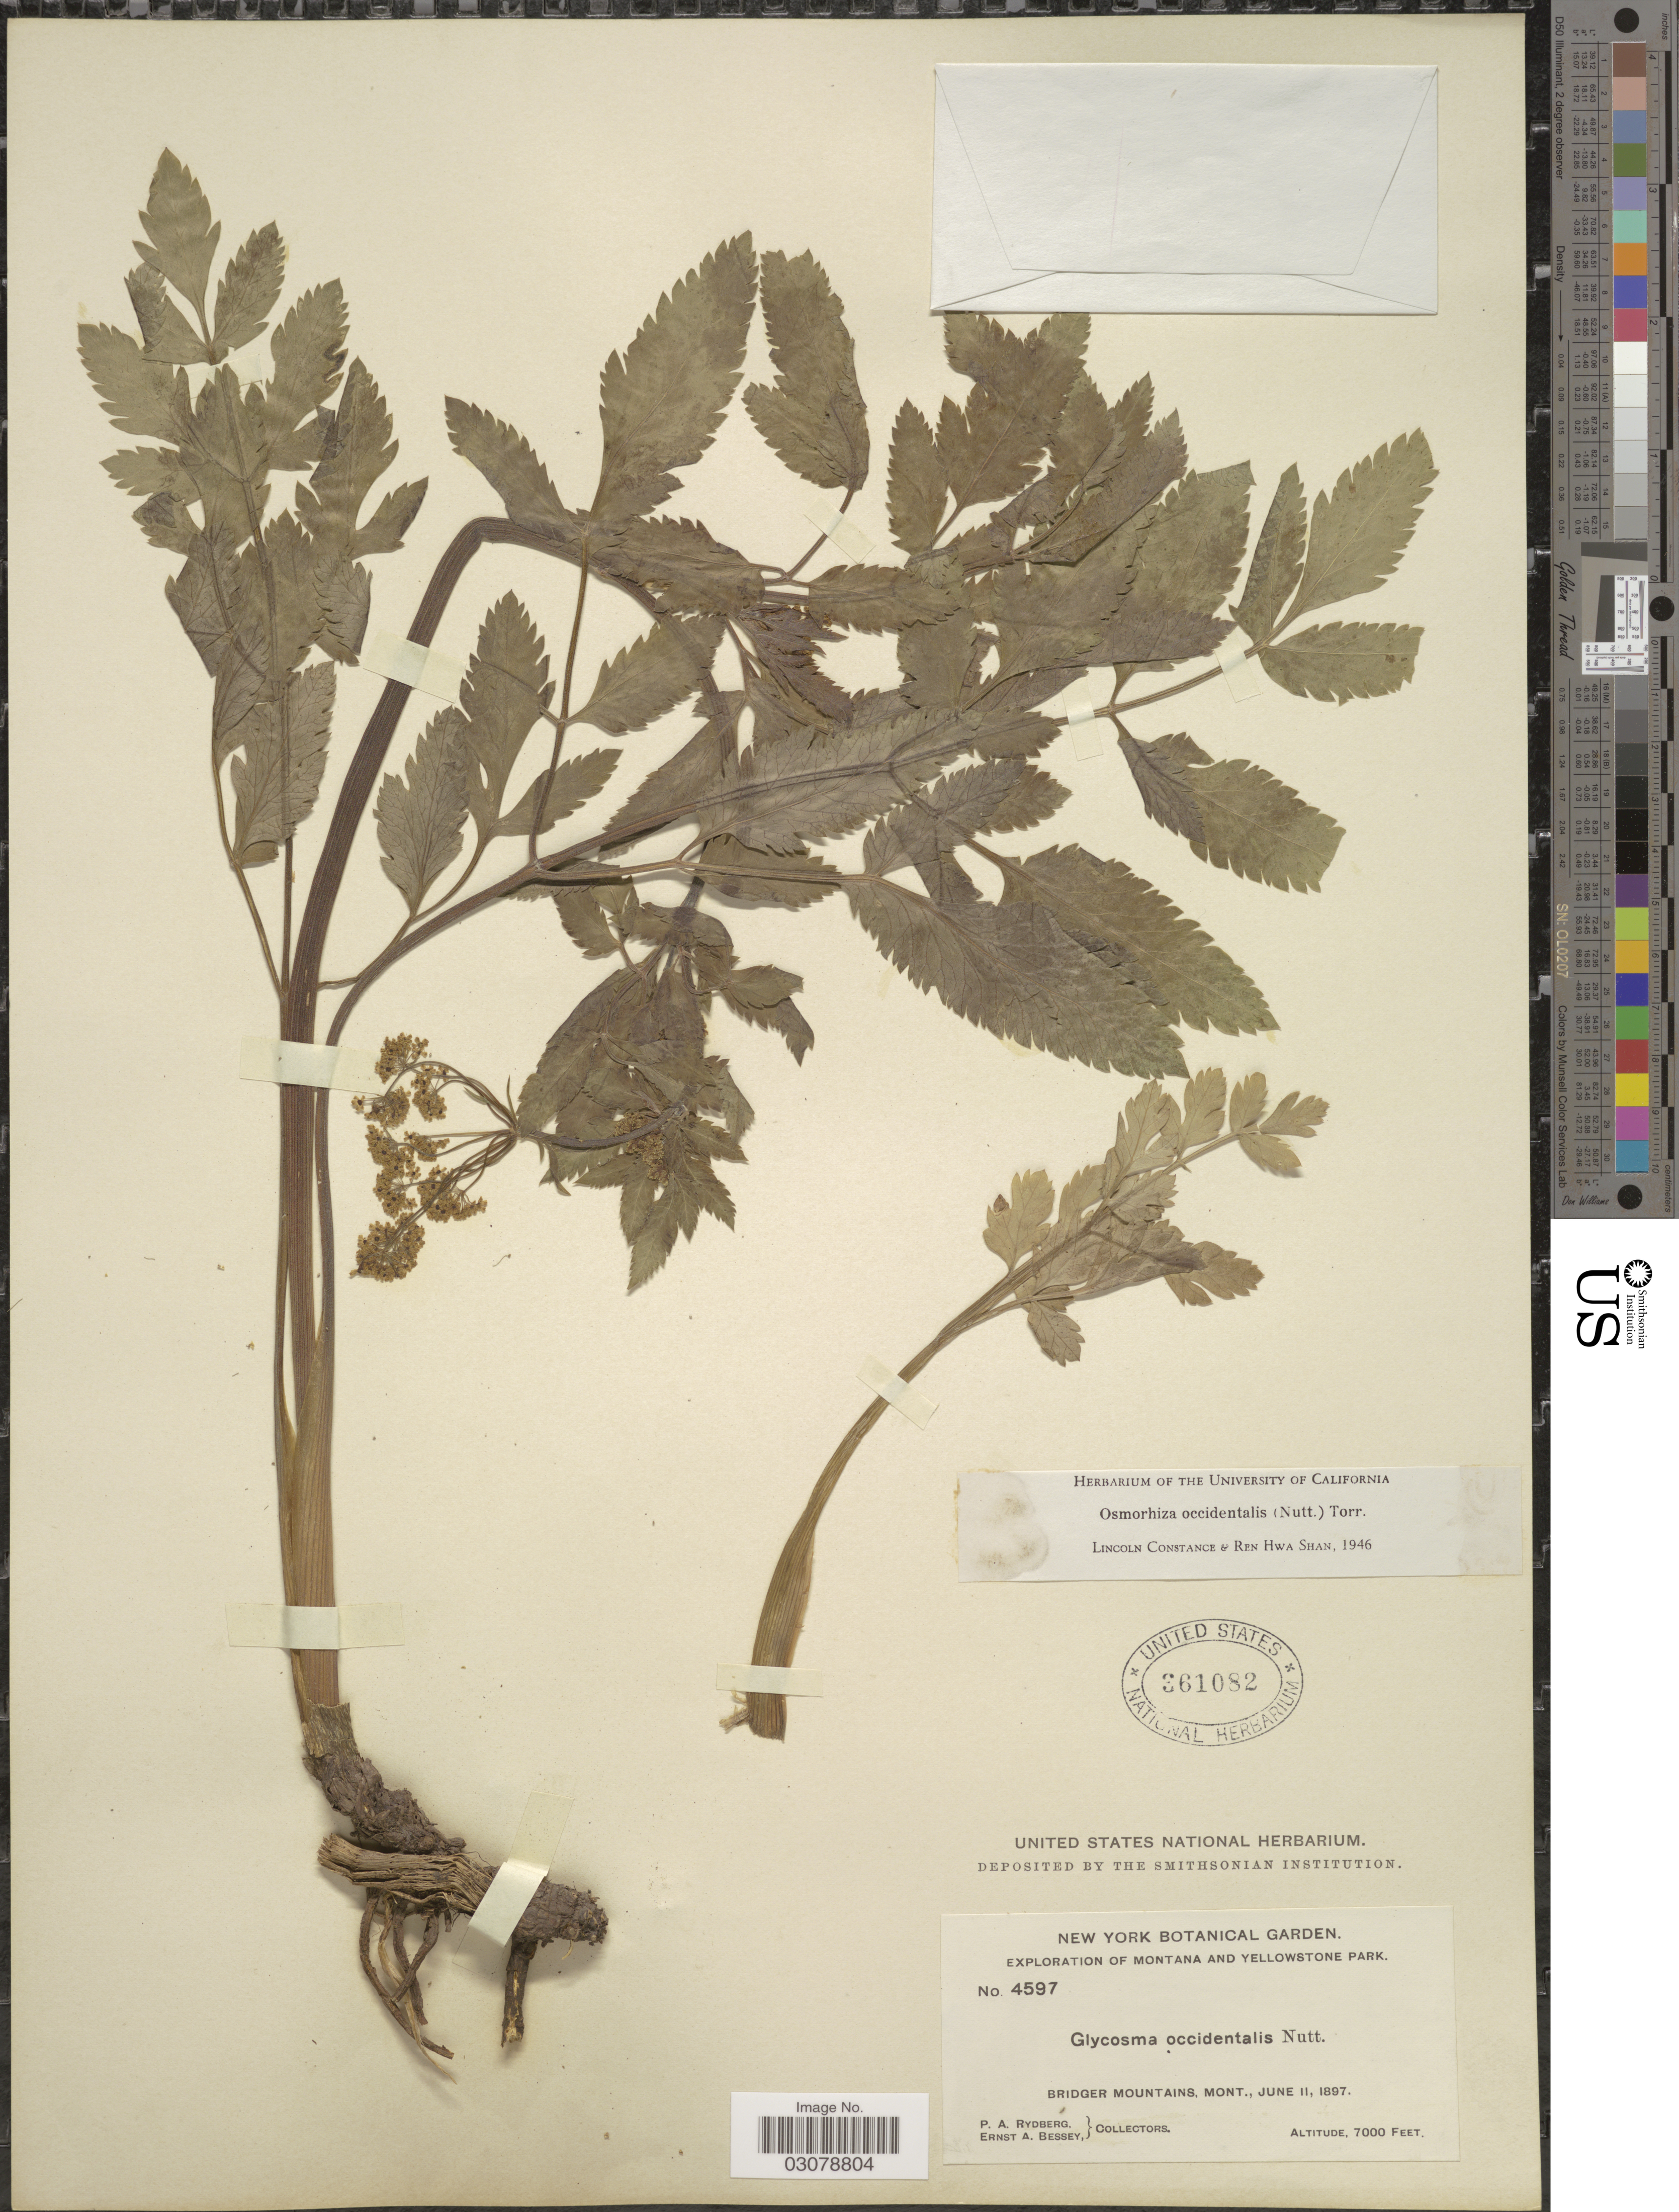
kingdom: Plantae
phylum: Tracheophyta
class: Magnoliopsida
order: Apiales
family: Apiaceae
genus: Osmorhiza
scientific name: Osmorhiza occidentalis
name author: (Nutt.) Torr.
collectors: P. A. Rydberg & E. A. Bessey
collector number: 4597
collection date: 1897-06-11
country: United States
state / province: Montana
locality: Montana and Yellowstone Park, Bridger Mountains.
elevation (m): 2134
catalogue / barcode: US 361082